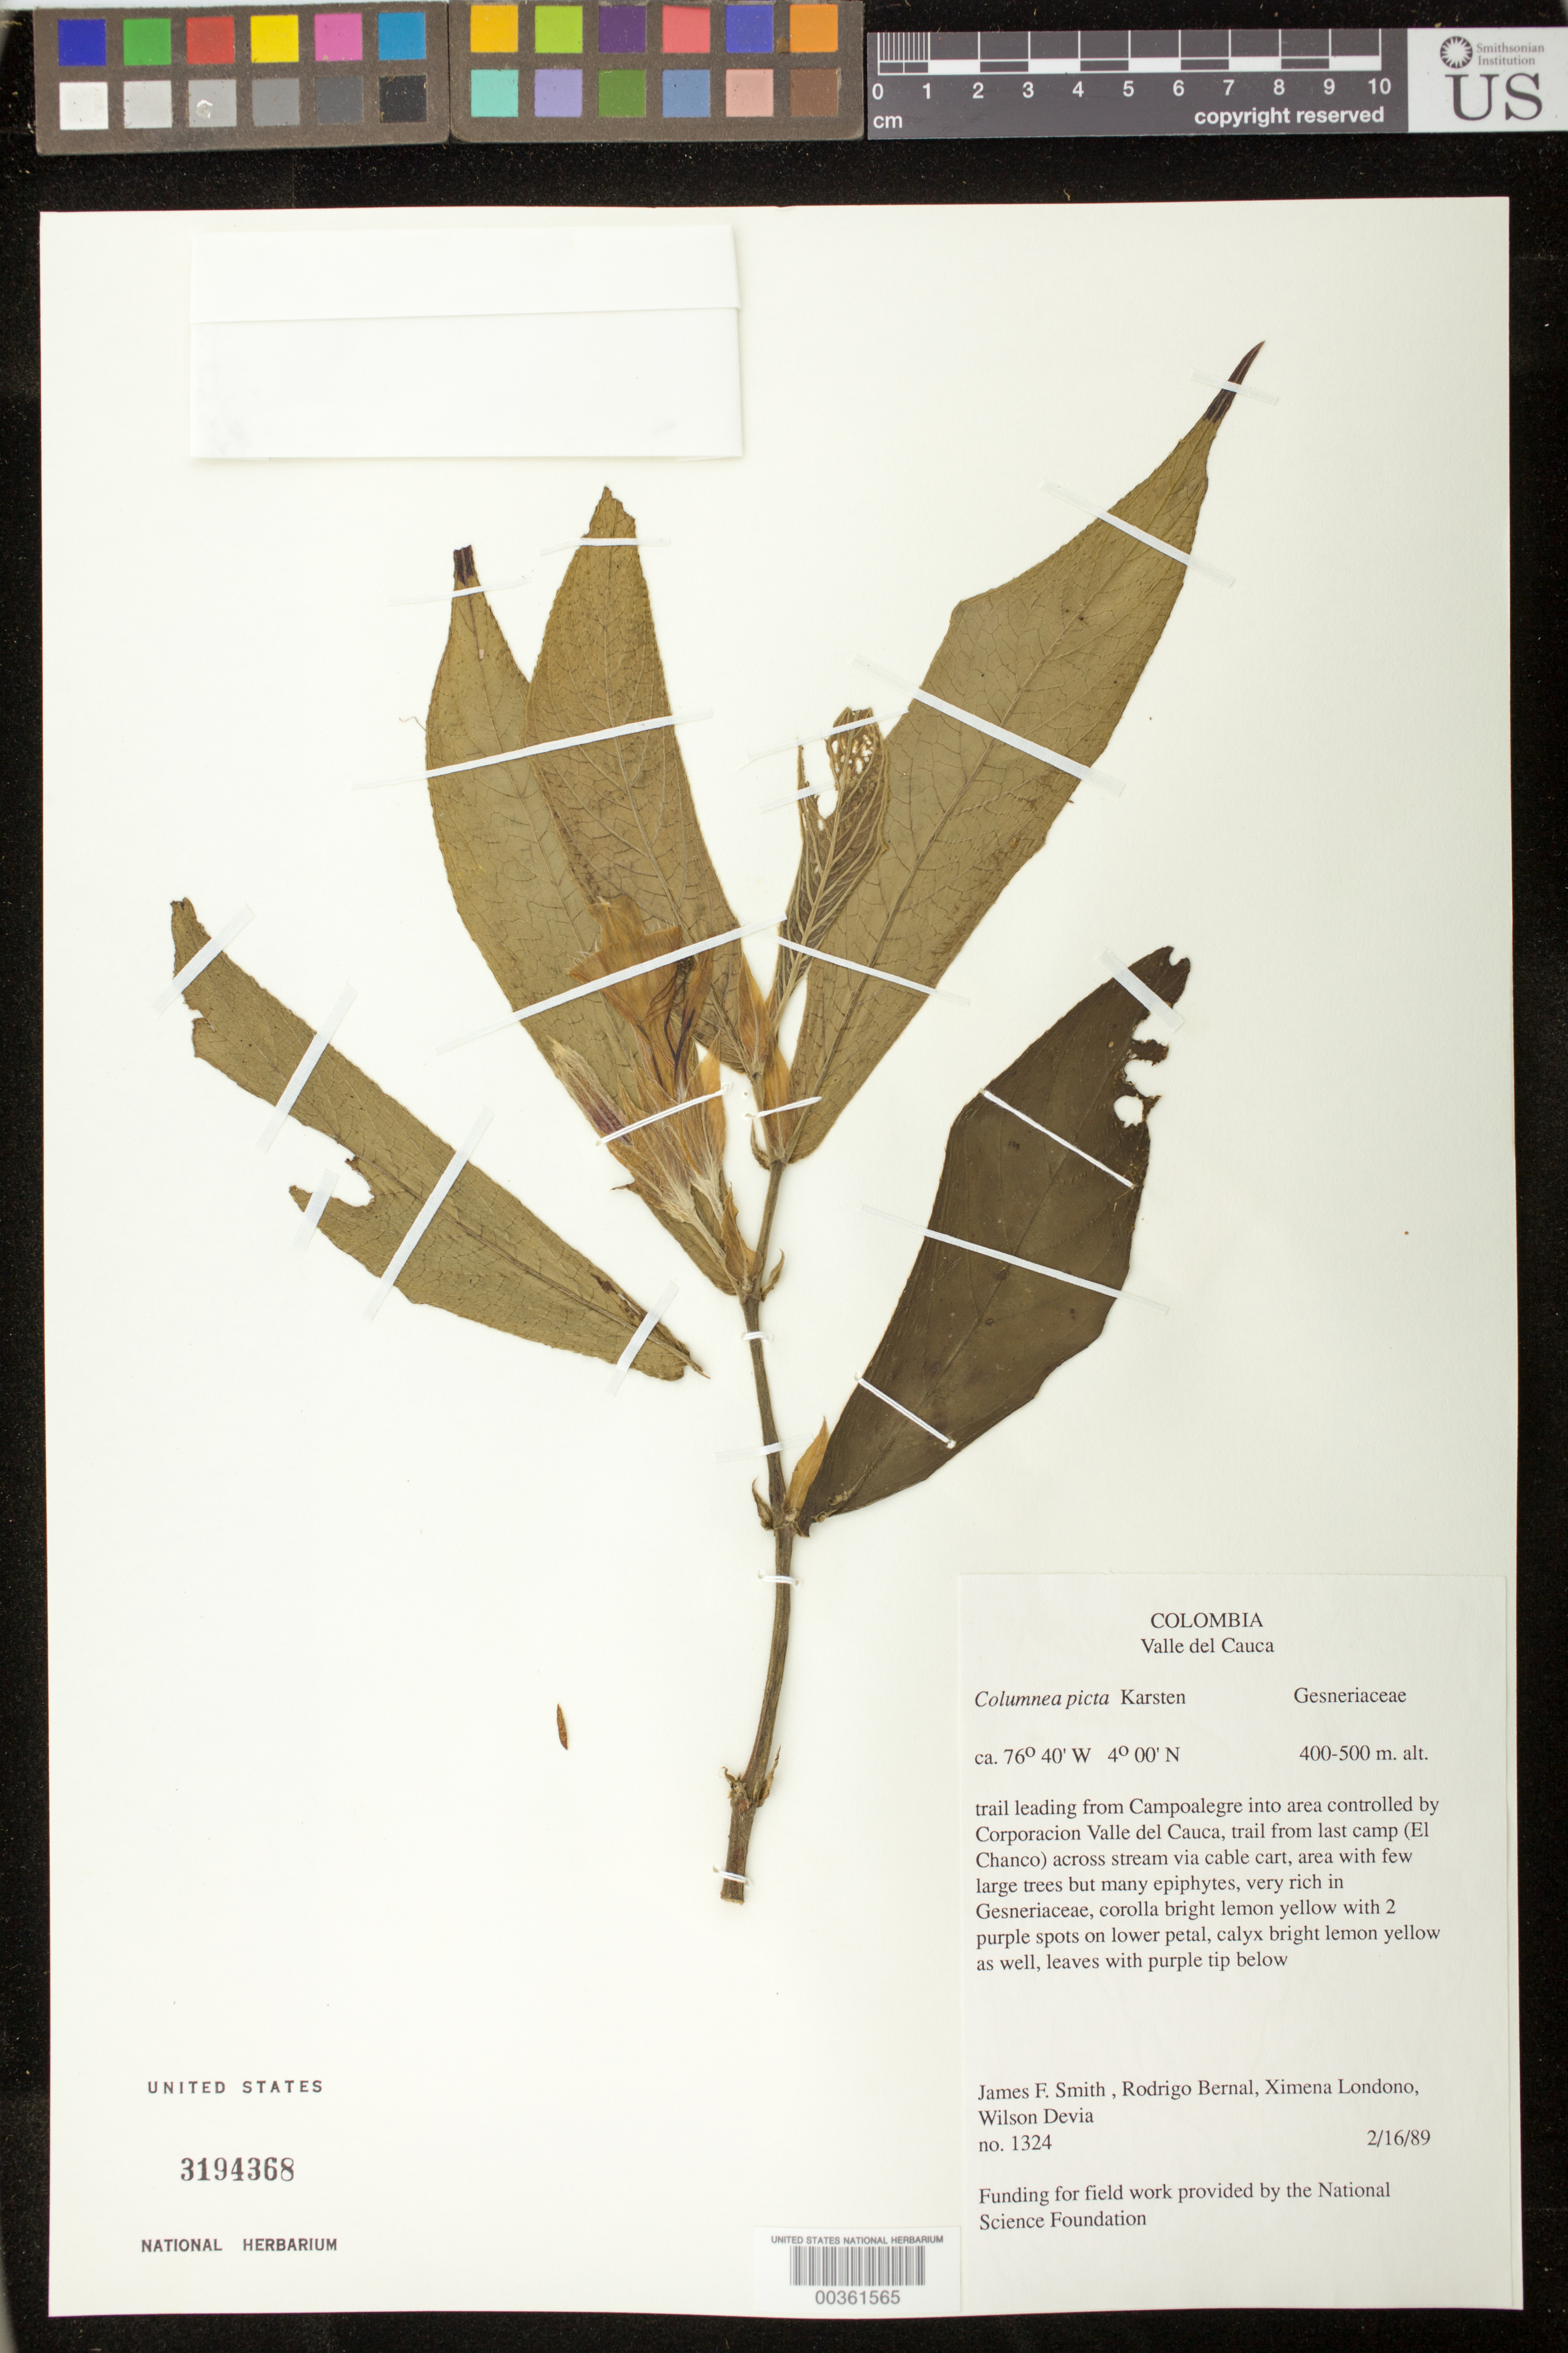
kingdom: Plantae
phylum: Tracheophyta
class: Magnoliopsida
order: Lamiales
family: Gesneriaceae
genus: Columnea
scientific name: Columnea karsteniana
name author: Singh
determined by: Skog, Laurence E.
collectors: J. Smith, R. Bernal, X. Londoño & W. Devia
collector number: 1324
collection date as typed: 16 Feb 1989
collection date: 1989-02-16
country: Colombia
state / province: Valle del Cauca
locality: Trail leading from Campoalegre into area controlled by Corporacion Valle del Cauca, trail from last camp across stream via cable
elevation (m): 400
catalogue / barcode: US 3194368